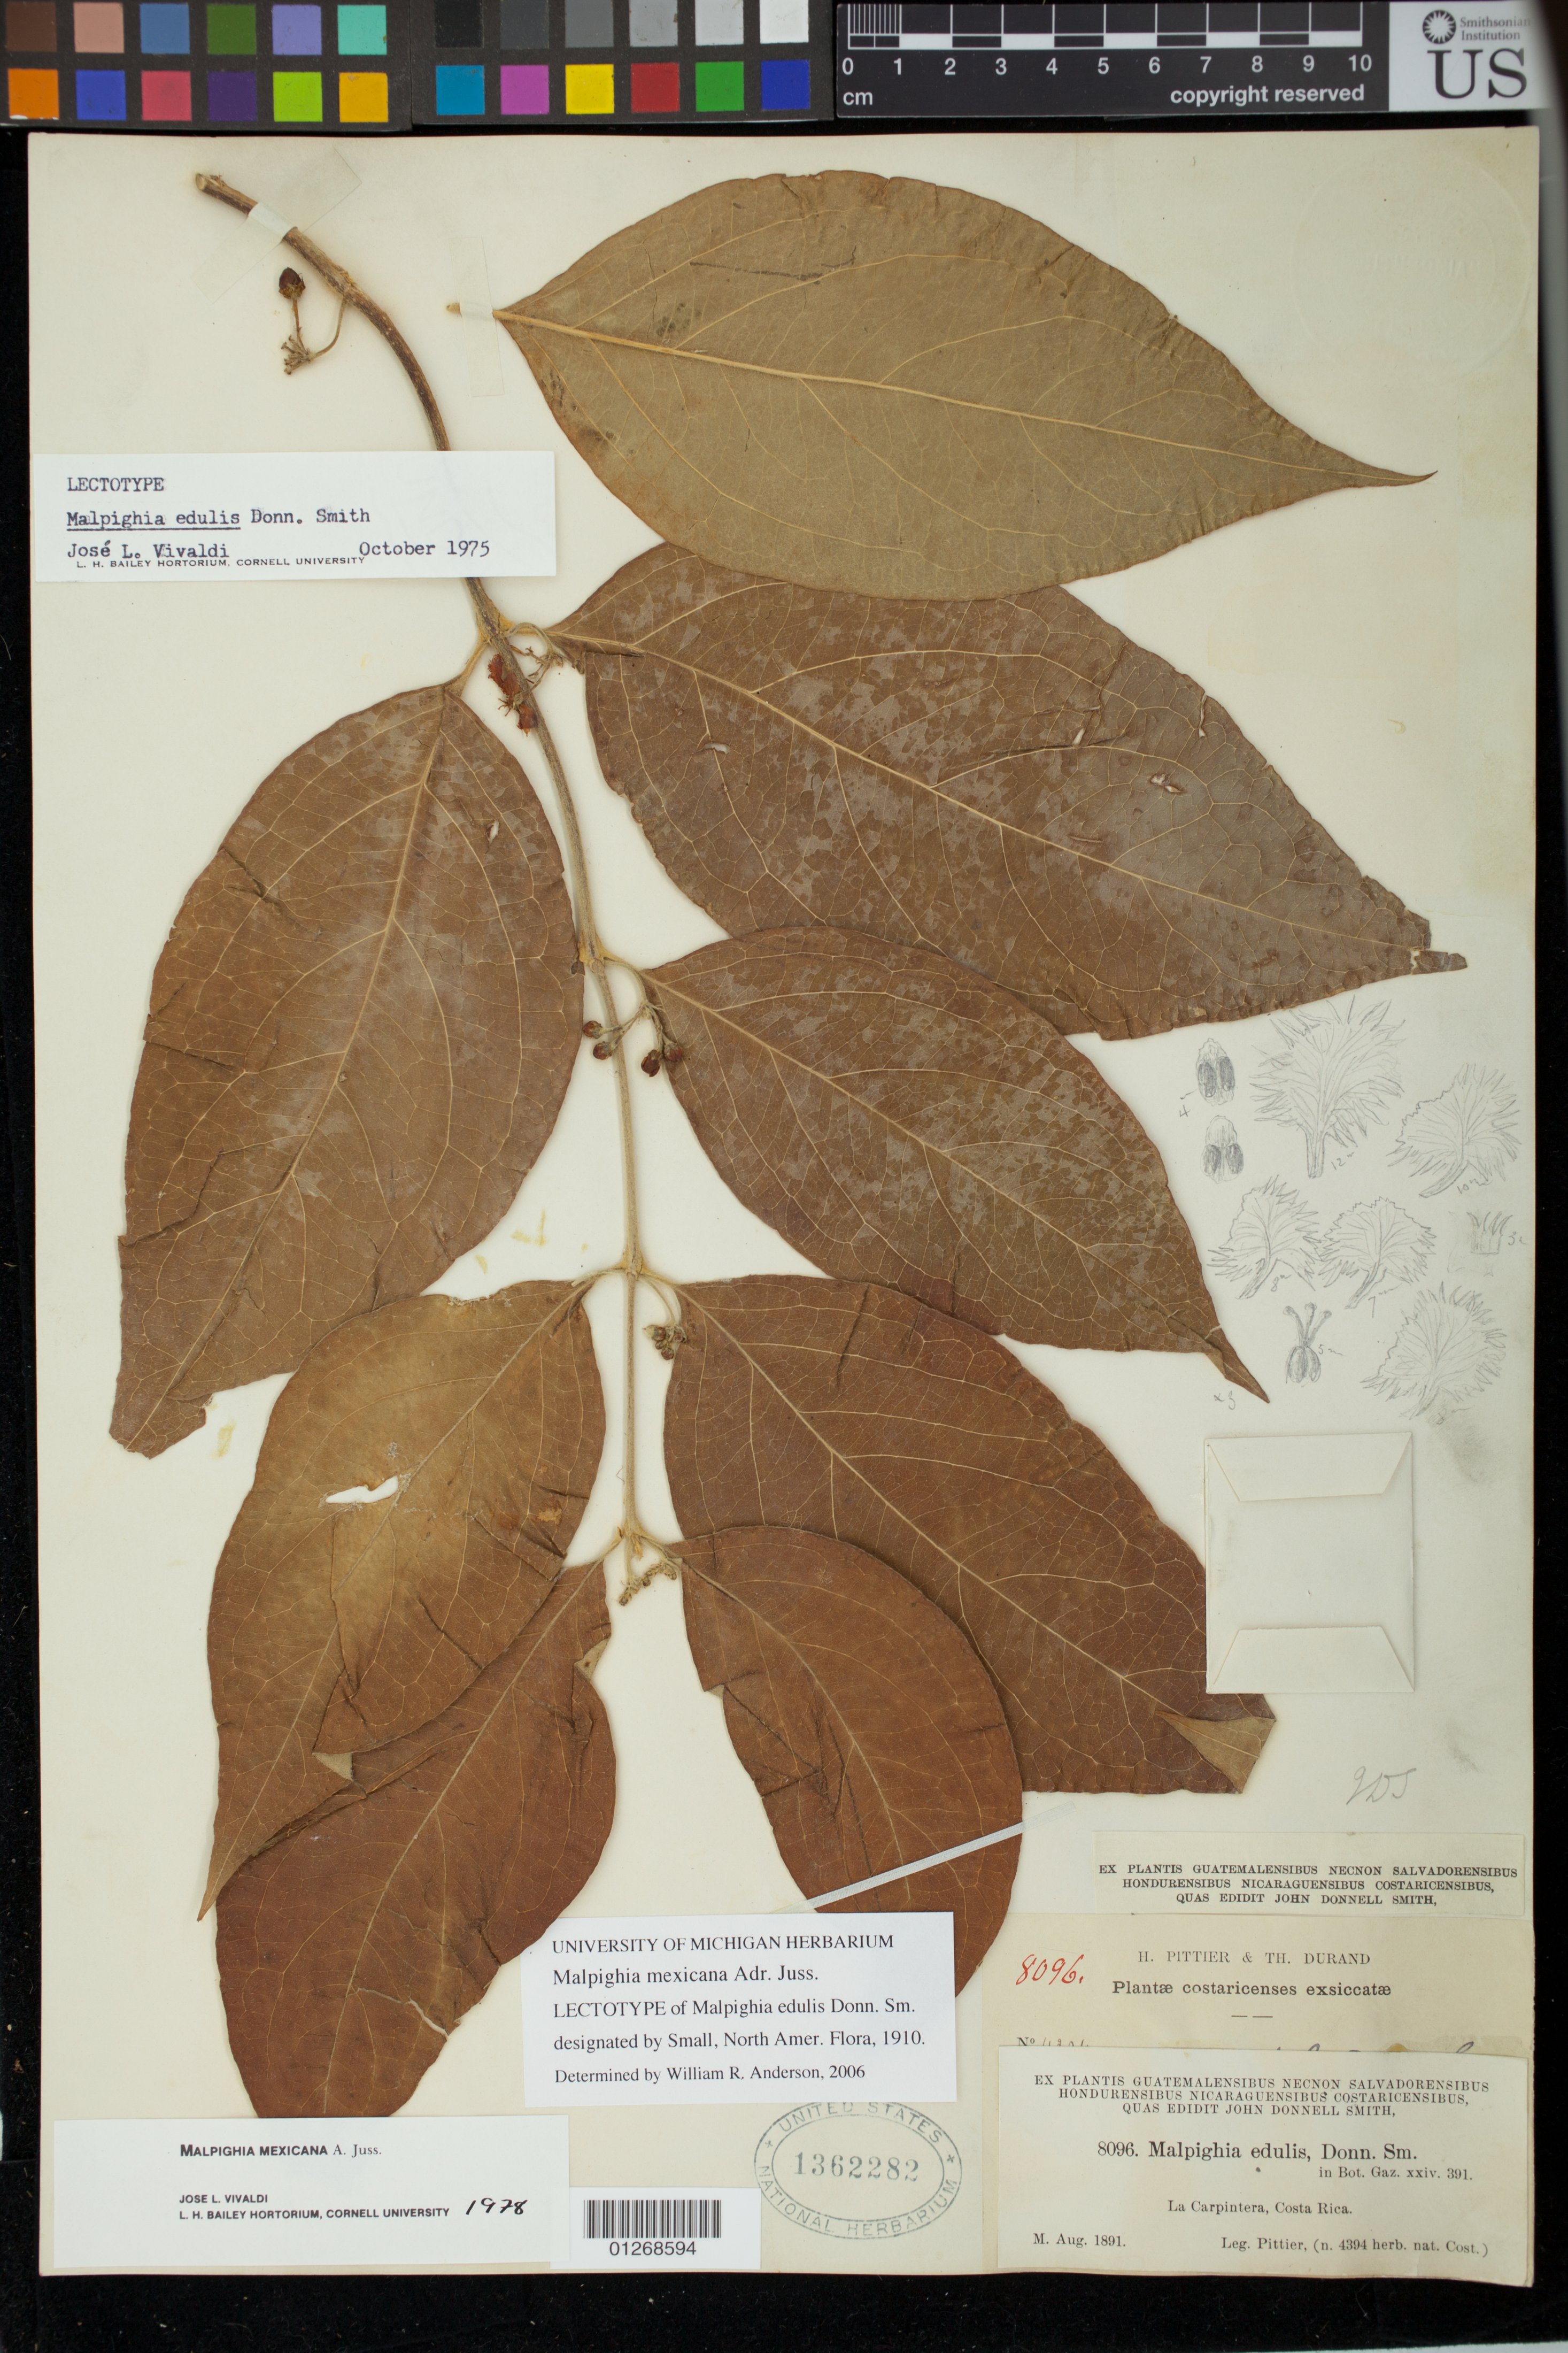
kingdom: Plantae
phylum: Tracheophyta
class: Magnoliopsida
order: Malpighiales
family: Malpighiaceae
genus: Malpighia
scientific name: Malpighia edulis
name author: Donn. Sm.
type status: Lectotype; Syntype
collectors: H. F. Pittier & A. Tonduz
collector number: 4394 [=JDS 8096]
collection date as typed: Aug 1891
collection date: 1891-08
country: Costa Rica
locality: La Carpintera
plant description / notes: Annotated as "lectotype", attributing to Small (1910, N. Amer. Fl. 25: 154) but Small effected a first-step lectotypification only, citing "type" locality but without indicating a herbarium (note also that US has 2 duplicates of this collection).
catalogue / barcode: US 1362282